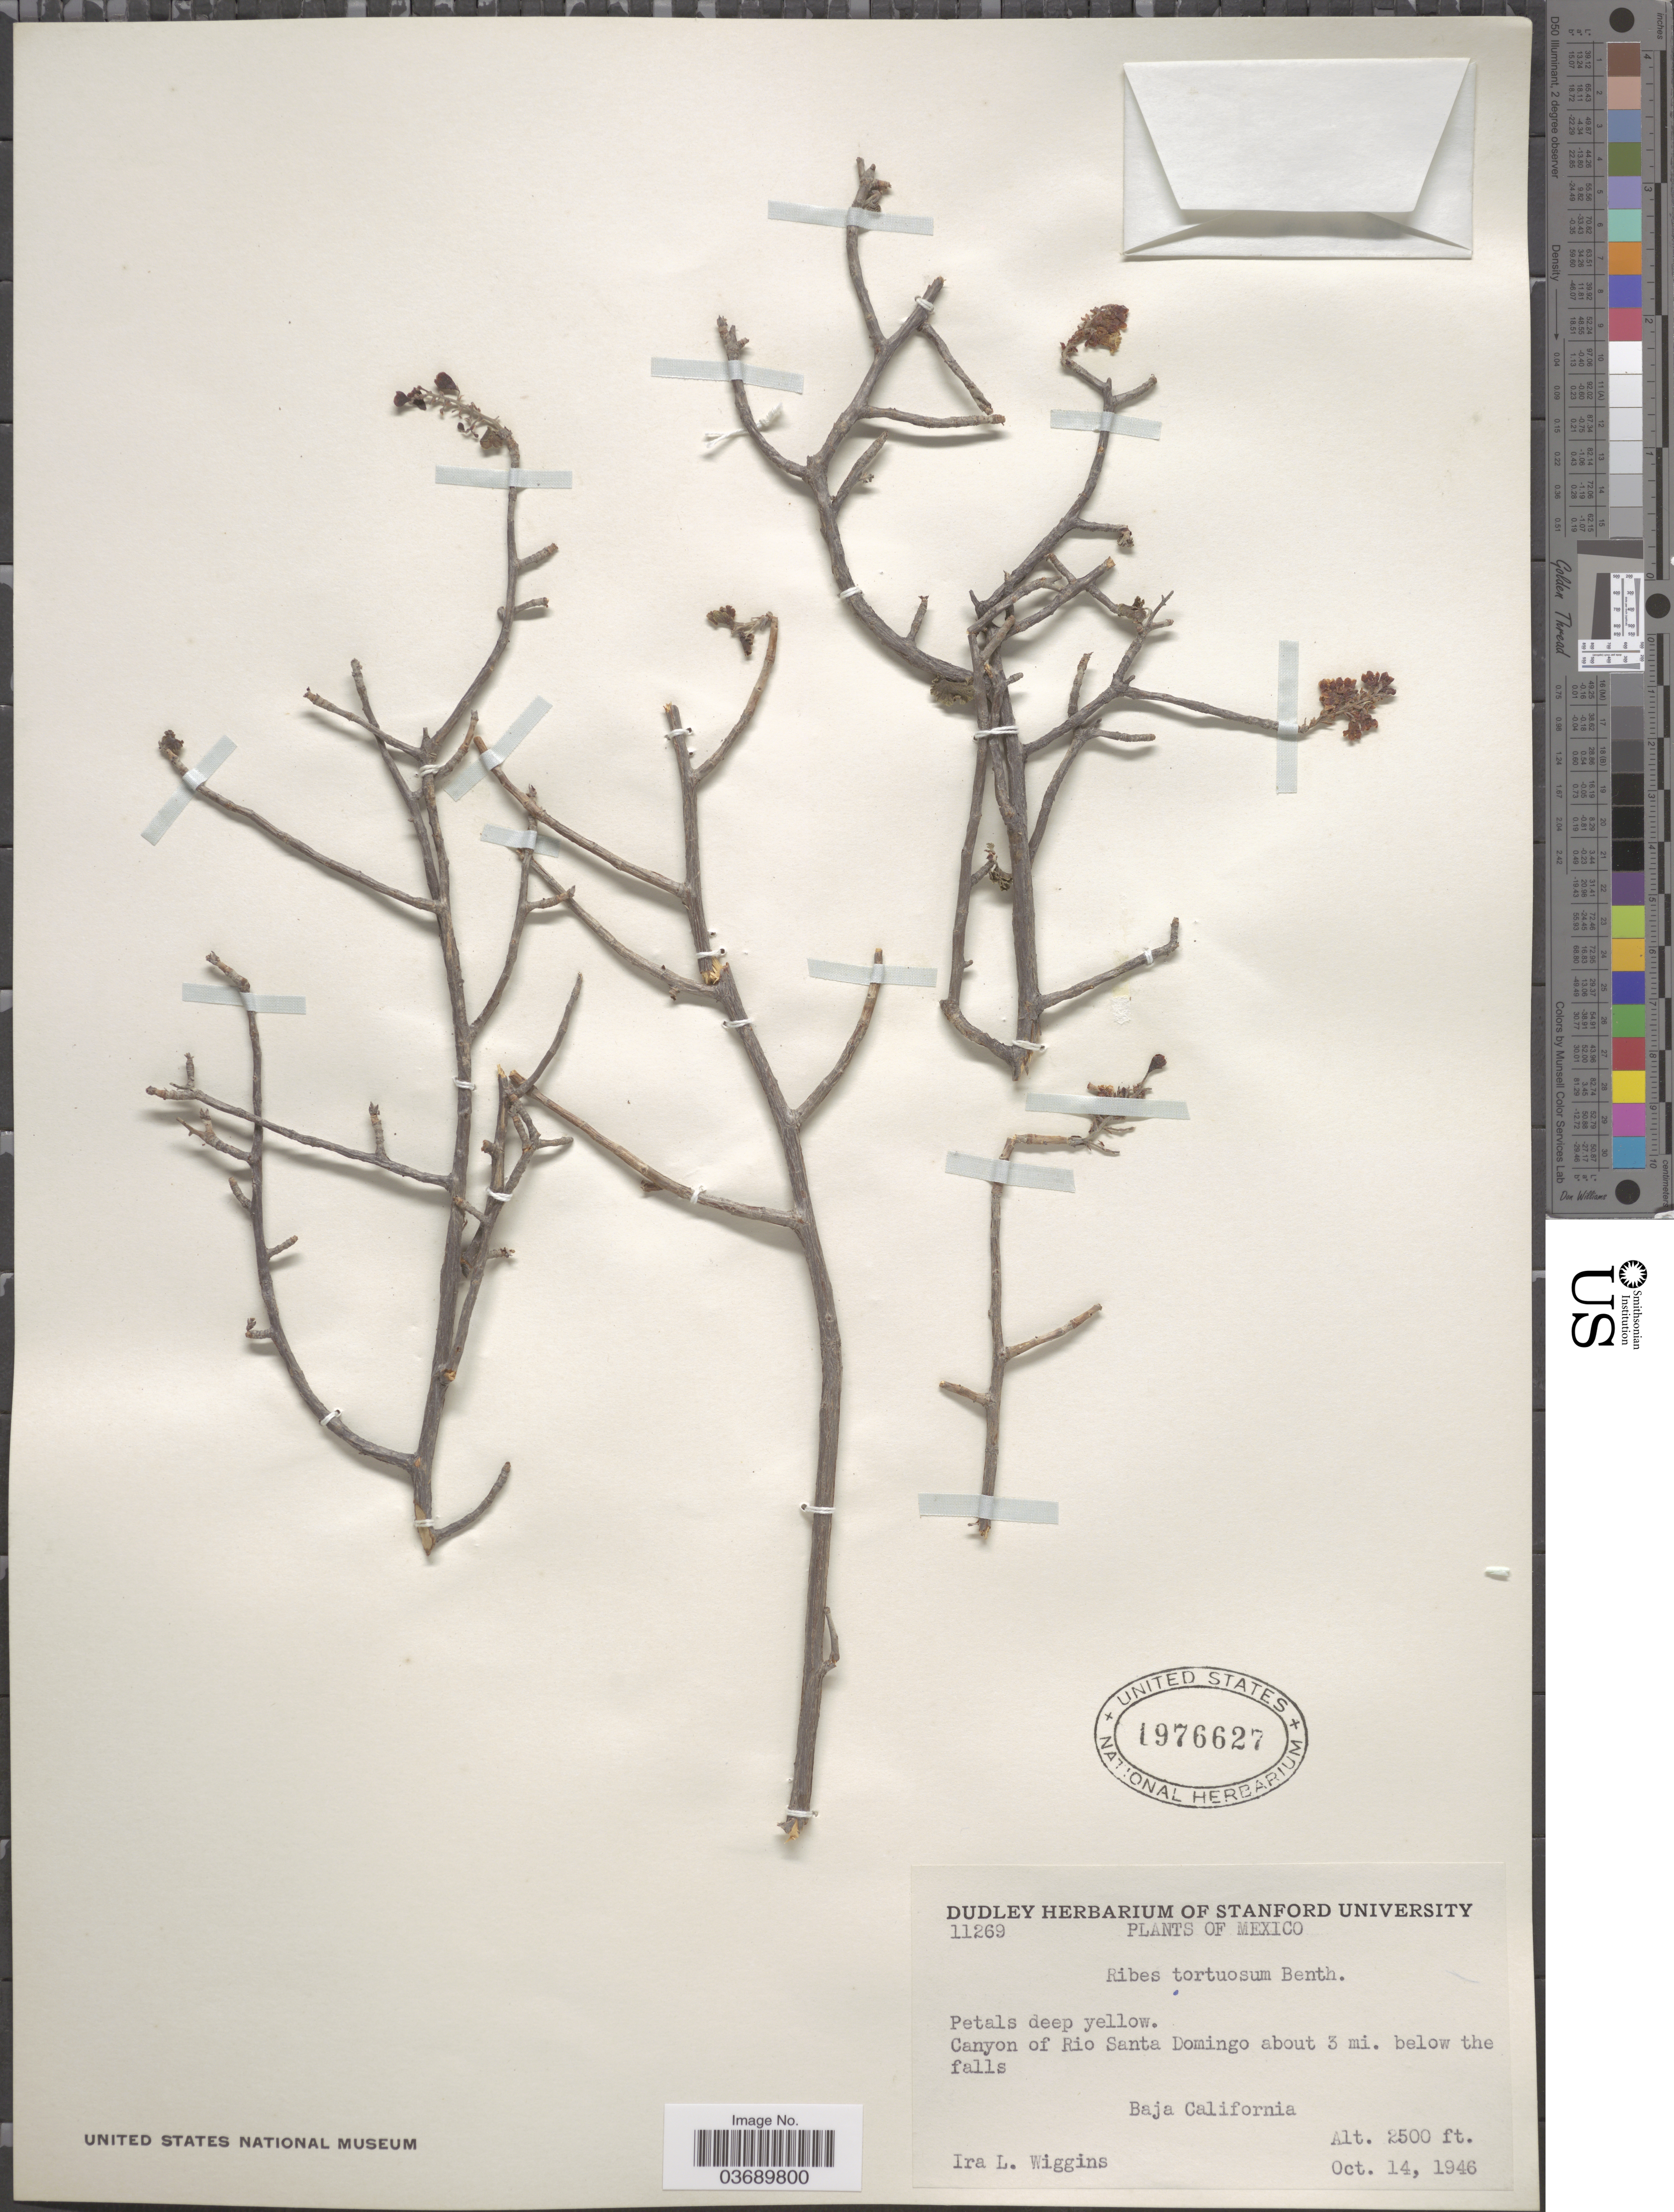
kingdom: Plantae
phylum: Tracheophyta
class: Magnoliopsida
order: Saxifragales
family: Grossulariaceae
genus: Ribes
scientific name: Ribes tortuosum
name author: Benth.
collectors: I. L. Wiggins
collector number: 11269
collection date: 1946-10-14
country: Mexico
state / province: Baja California Norte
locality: Canyon of Rio Santa Domingo about 3 mi. below the falls.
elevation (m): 762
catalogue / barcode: US 1976627